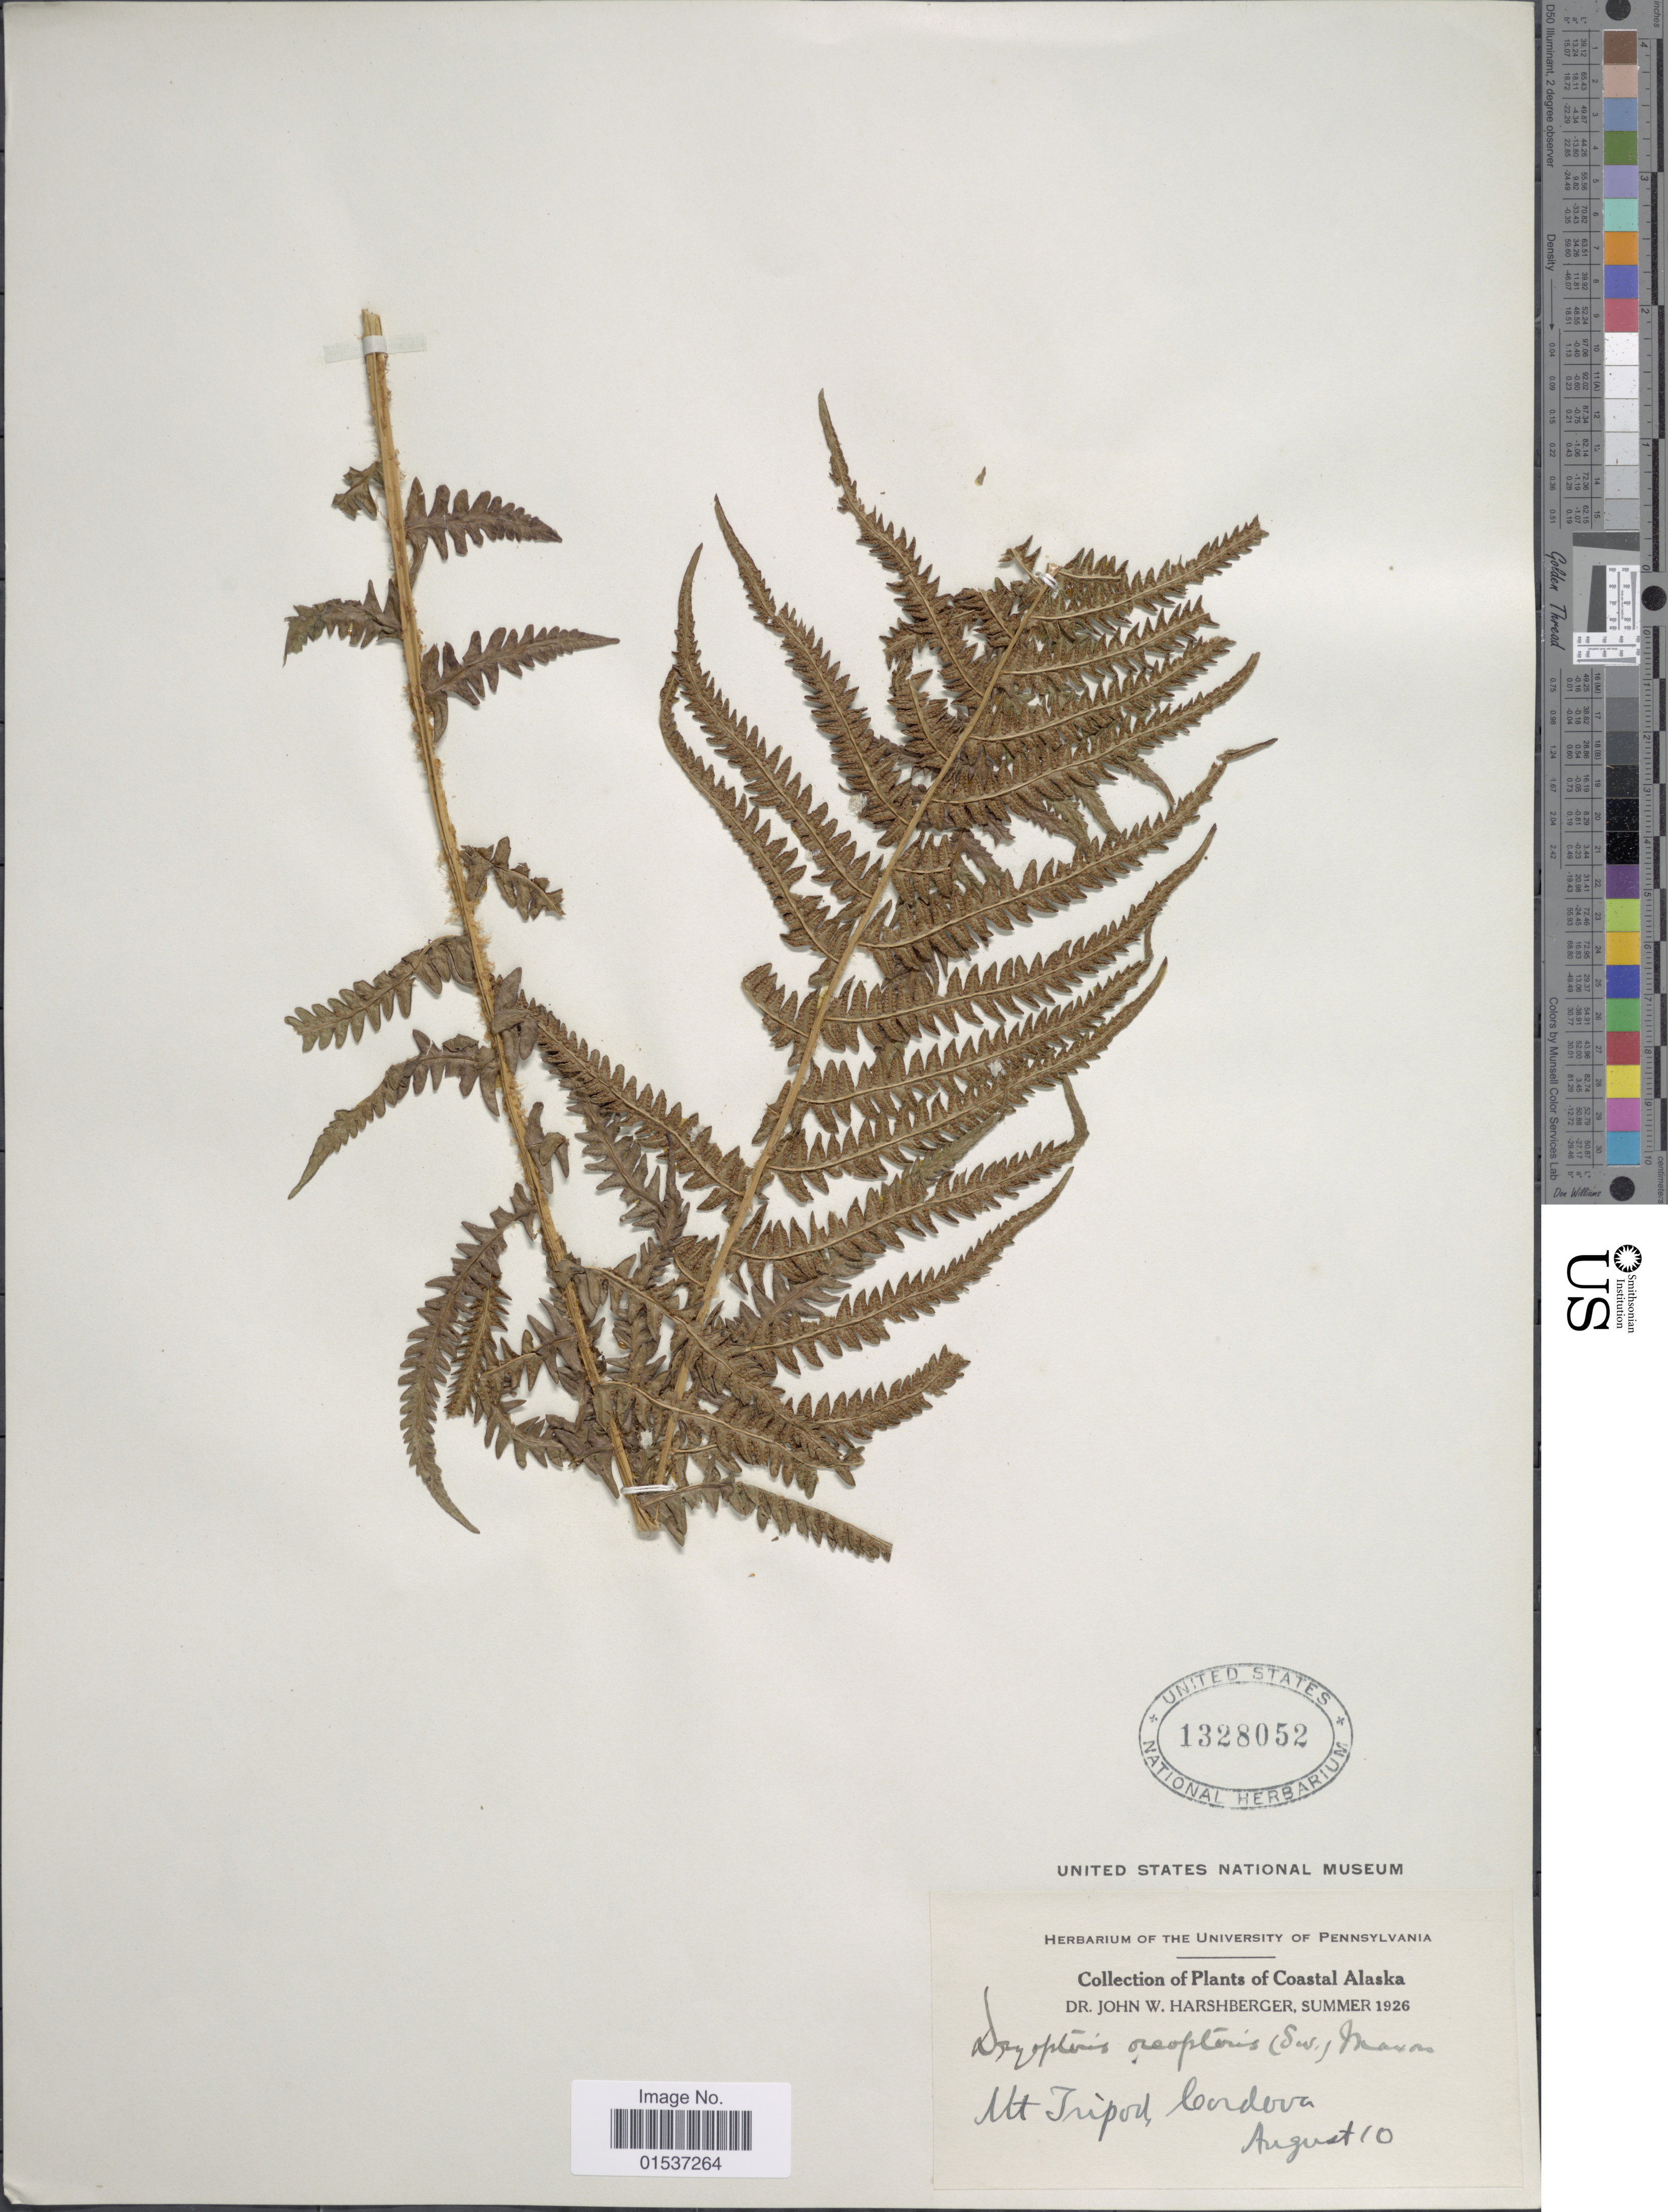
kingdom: Plantae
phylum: Tracheophyta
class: Polypodiopsida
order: Polypodiales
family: Thelypteridaceae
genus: Oreopteris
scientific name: Oreopteris limbosperma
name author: (All.) K. Iwats.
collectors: J. W. Harshberger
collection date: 1926-08-10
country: United States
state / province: Alaska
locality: Coastal Alaska. Mt. Tripod, Cordova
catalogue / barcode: US 1328052